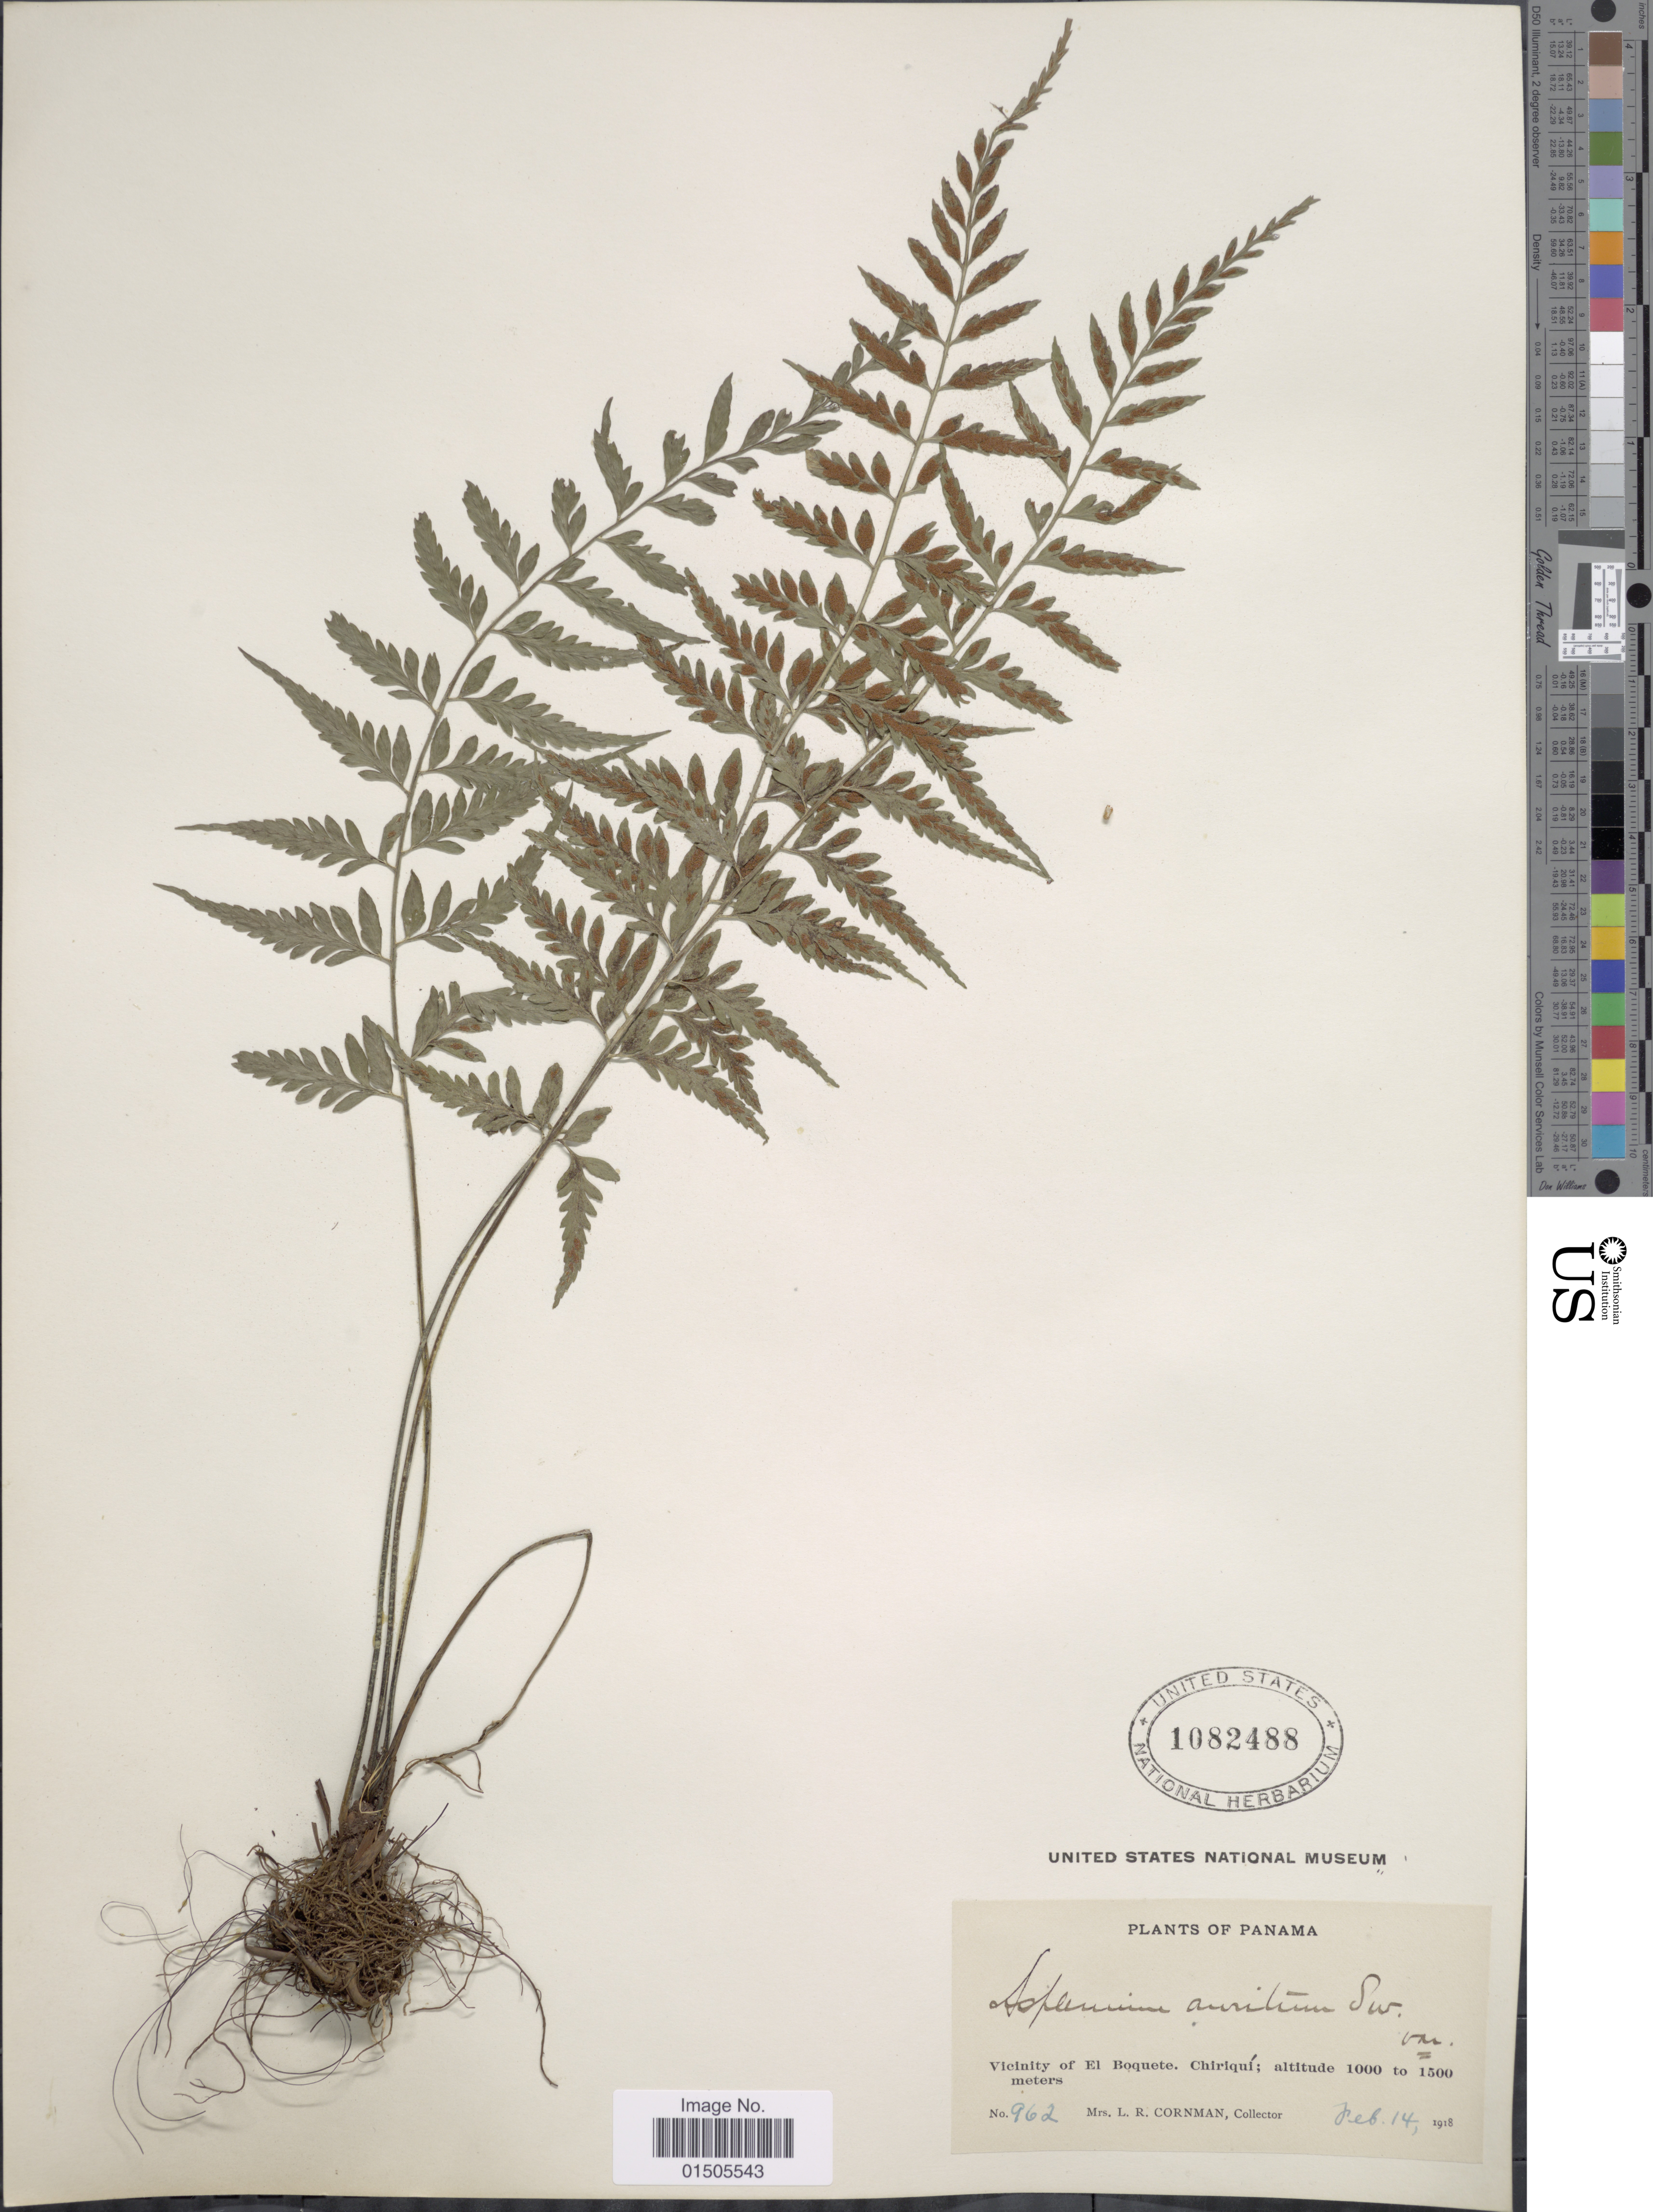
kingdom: Plantae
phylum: Tracheophyta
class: Polypodiopsida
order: Polypodiales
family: Aspleniaceae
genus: Asplenium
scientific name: Asplenium auritum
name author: Sw.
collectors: L. Cornman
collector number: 962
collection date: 1918-02-14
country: Panama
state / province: Chiriqui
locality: Vicinity of El Boquete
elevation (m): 1000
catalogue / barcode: US 1082488